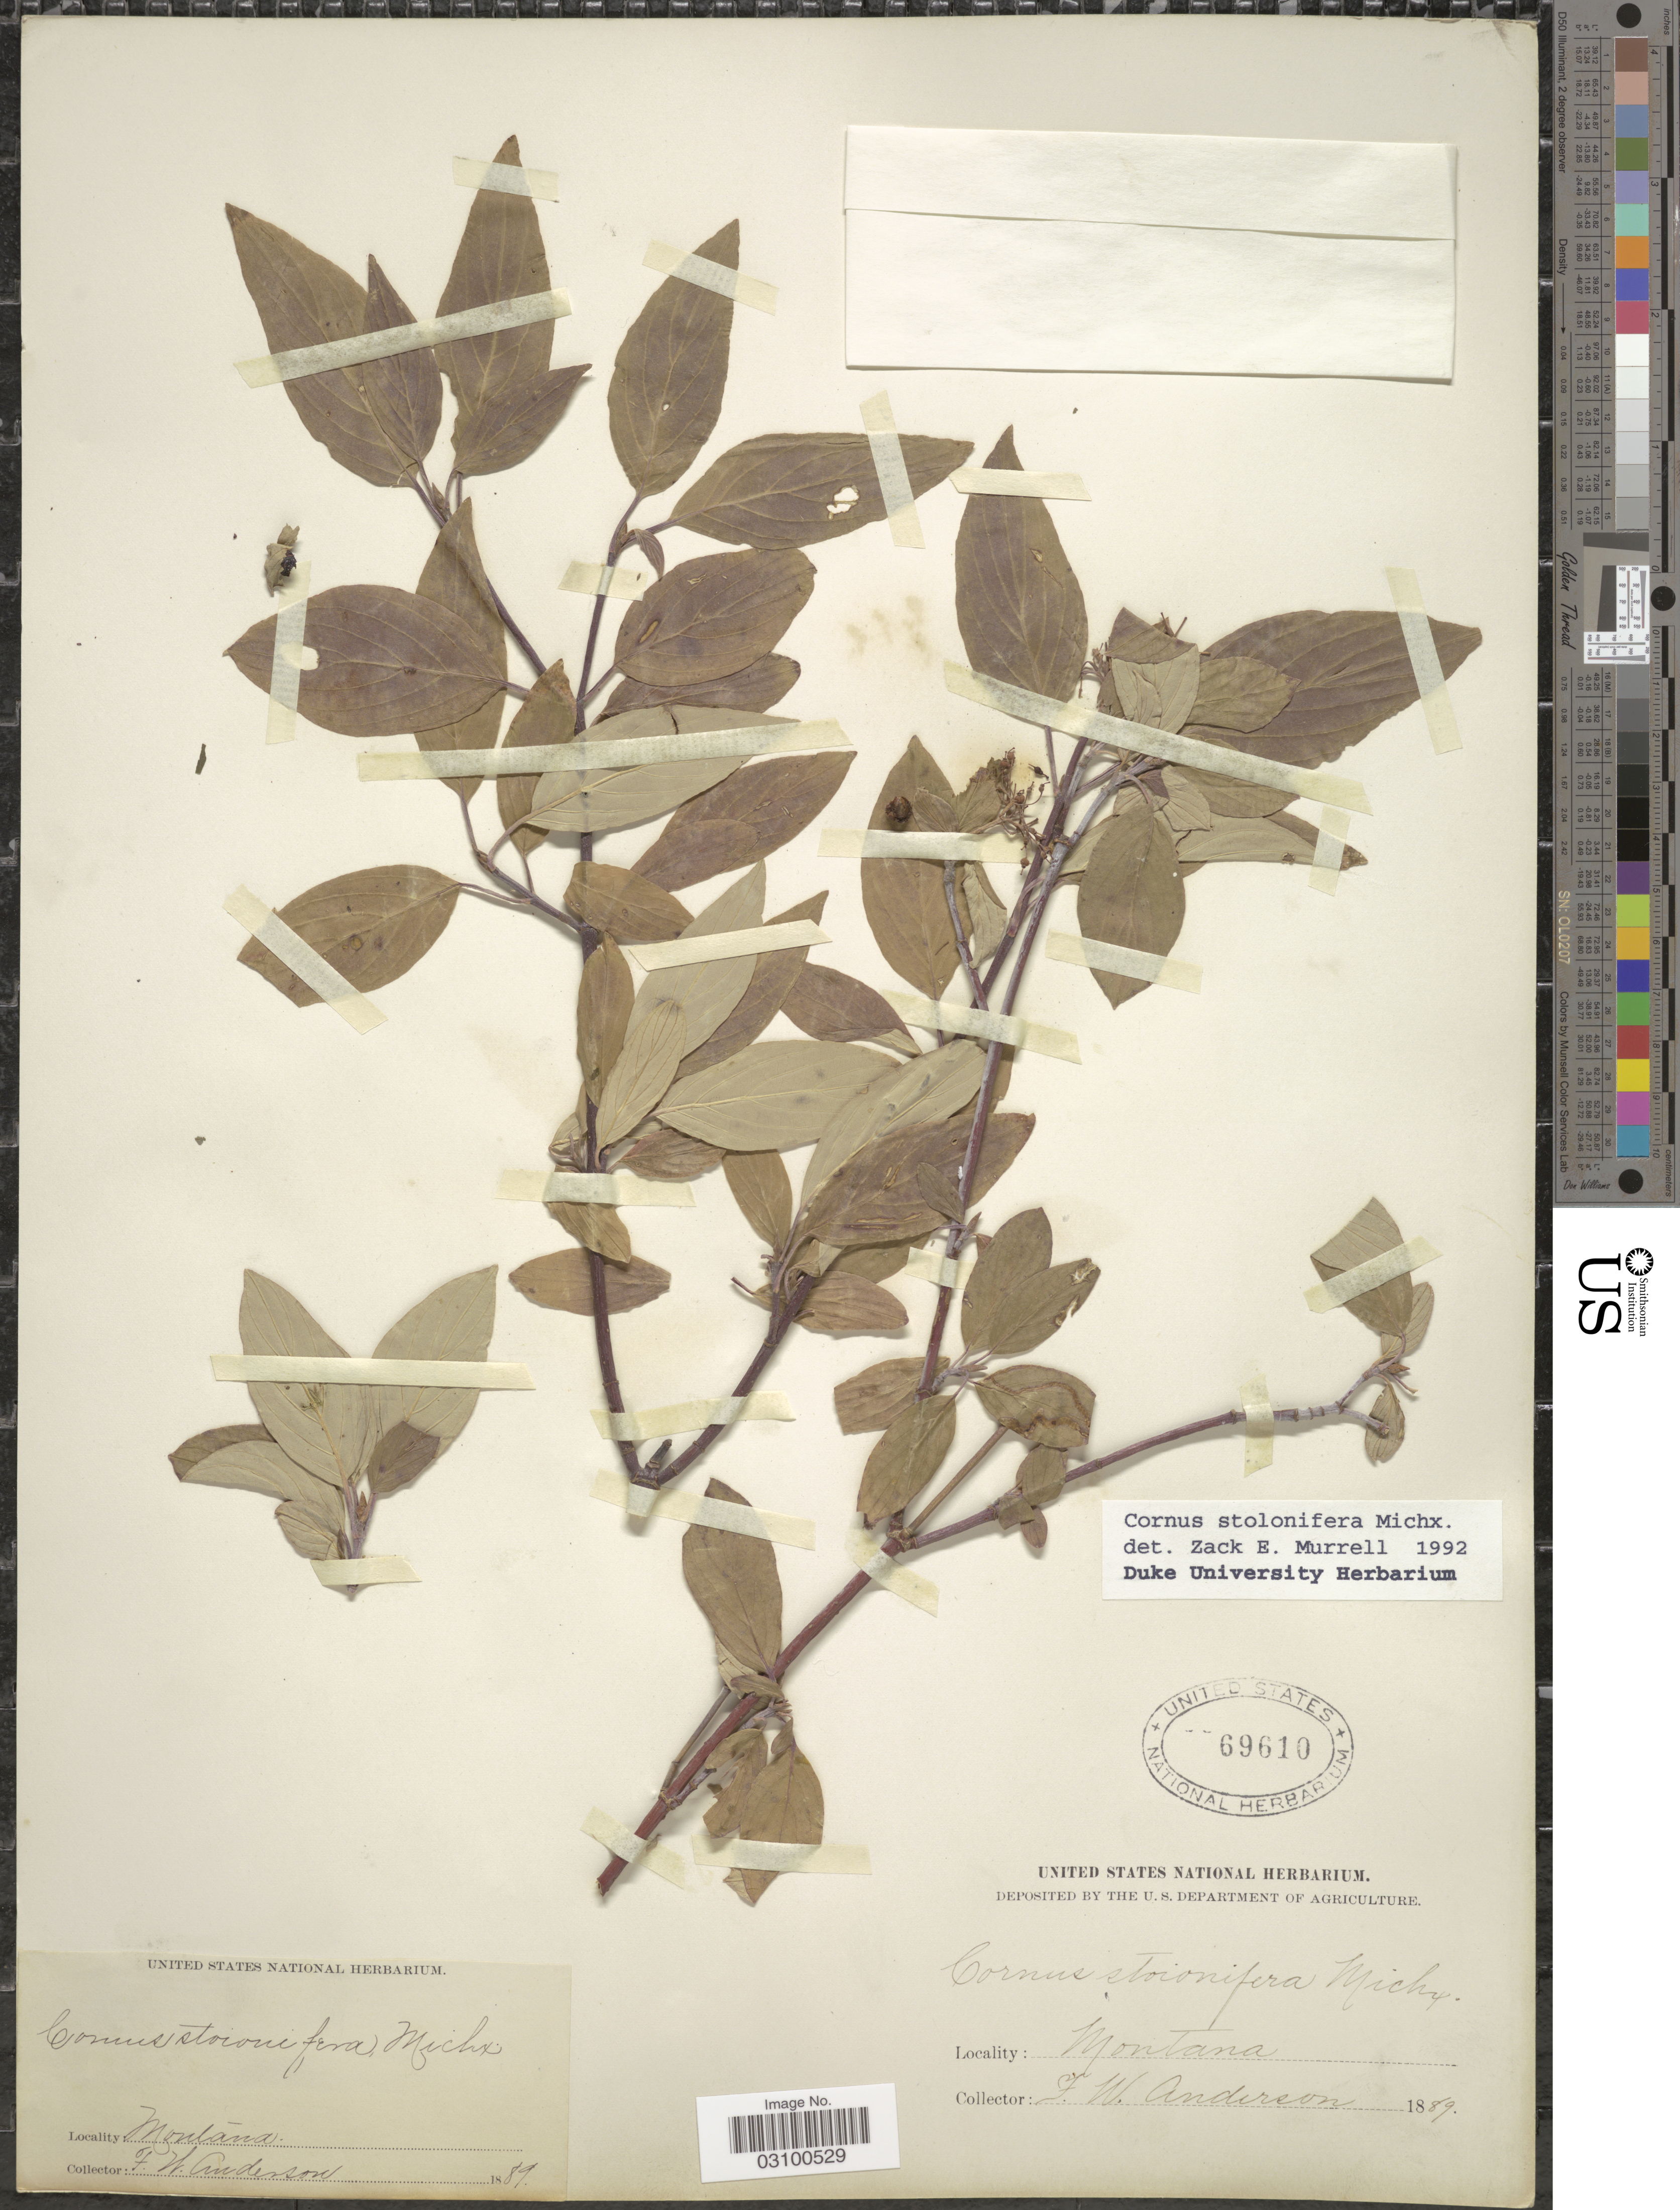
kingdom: Plantae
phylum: Tracheophyta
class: Magnoliopsida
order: Cornales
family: Cornaceae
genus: Cornus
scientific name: Cornus sericea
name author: L.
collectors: F. W. Anderson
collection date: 1889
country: United States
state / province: Montana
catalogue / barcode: US 69610